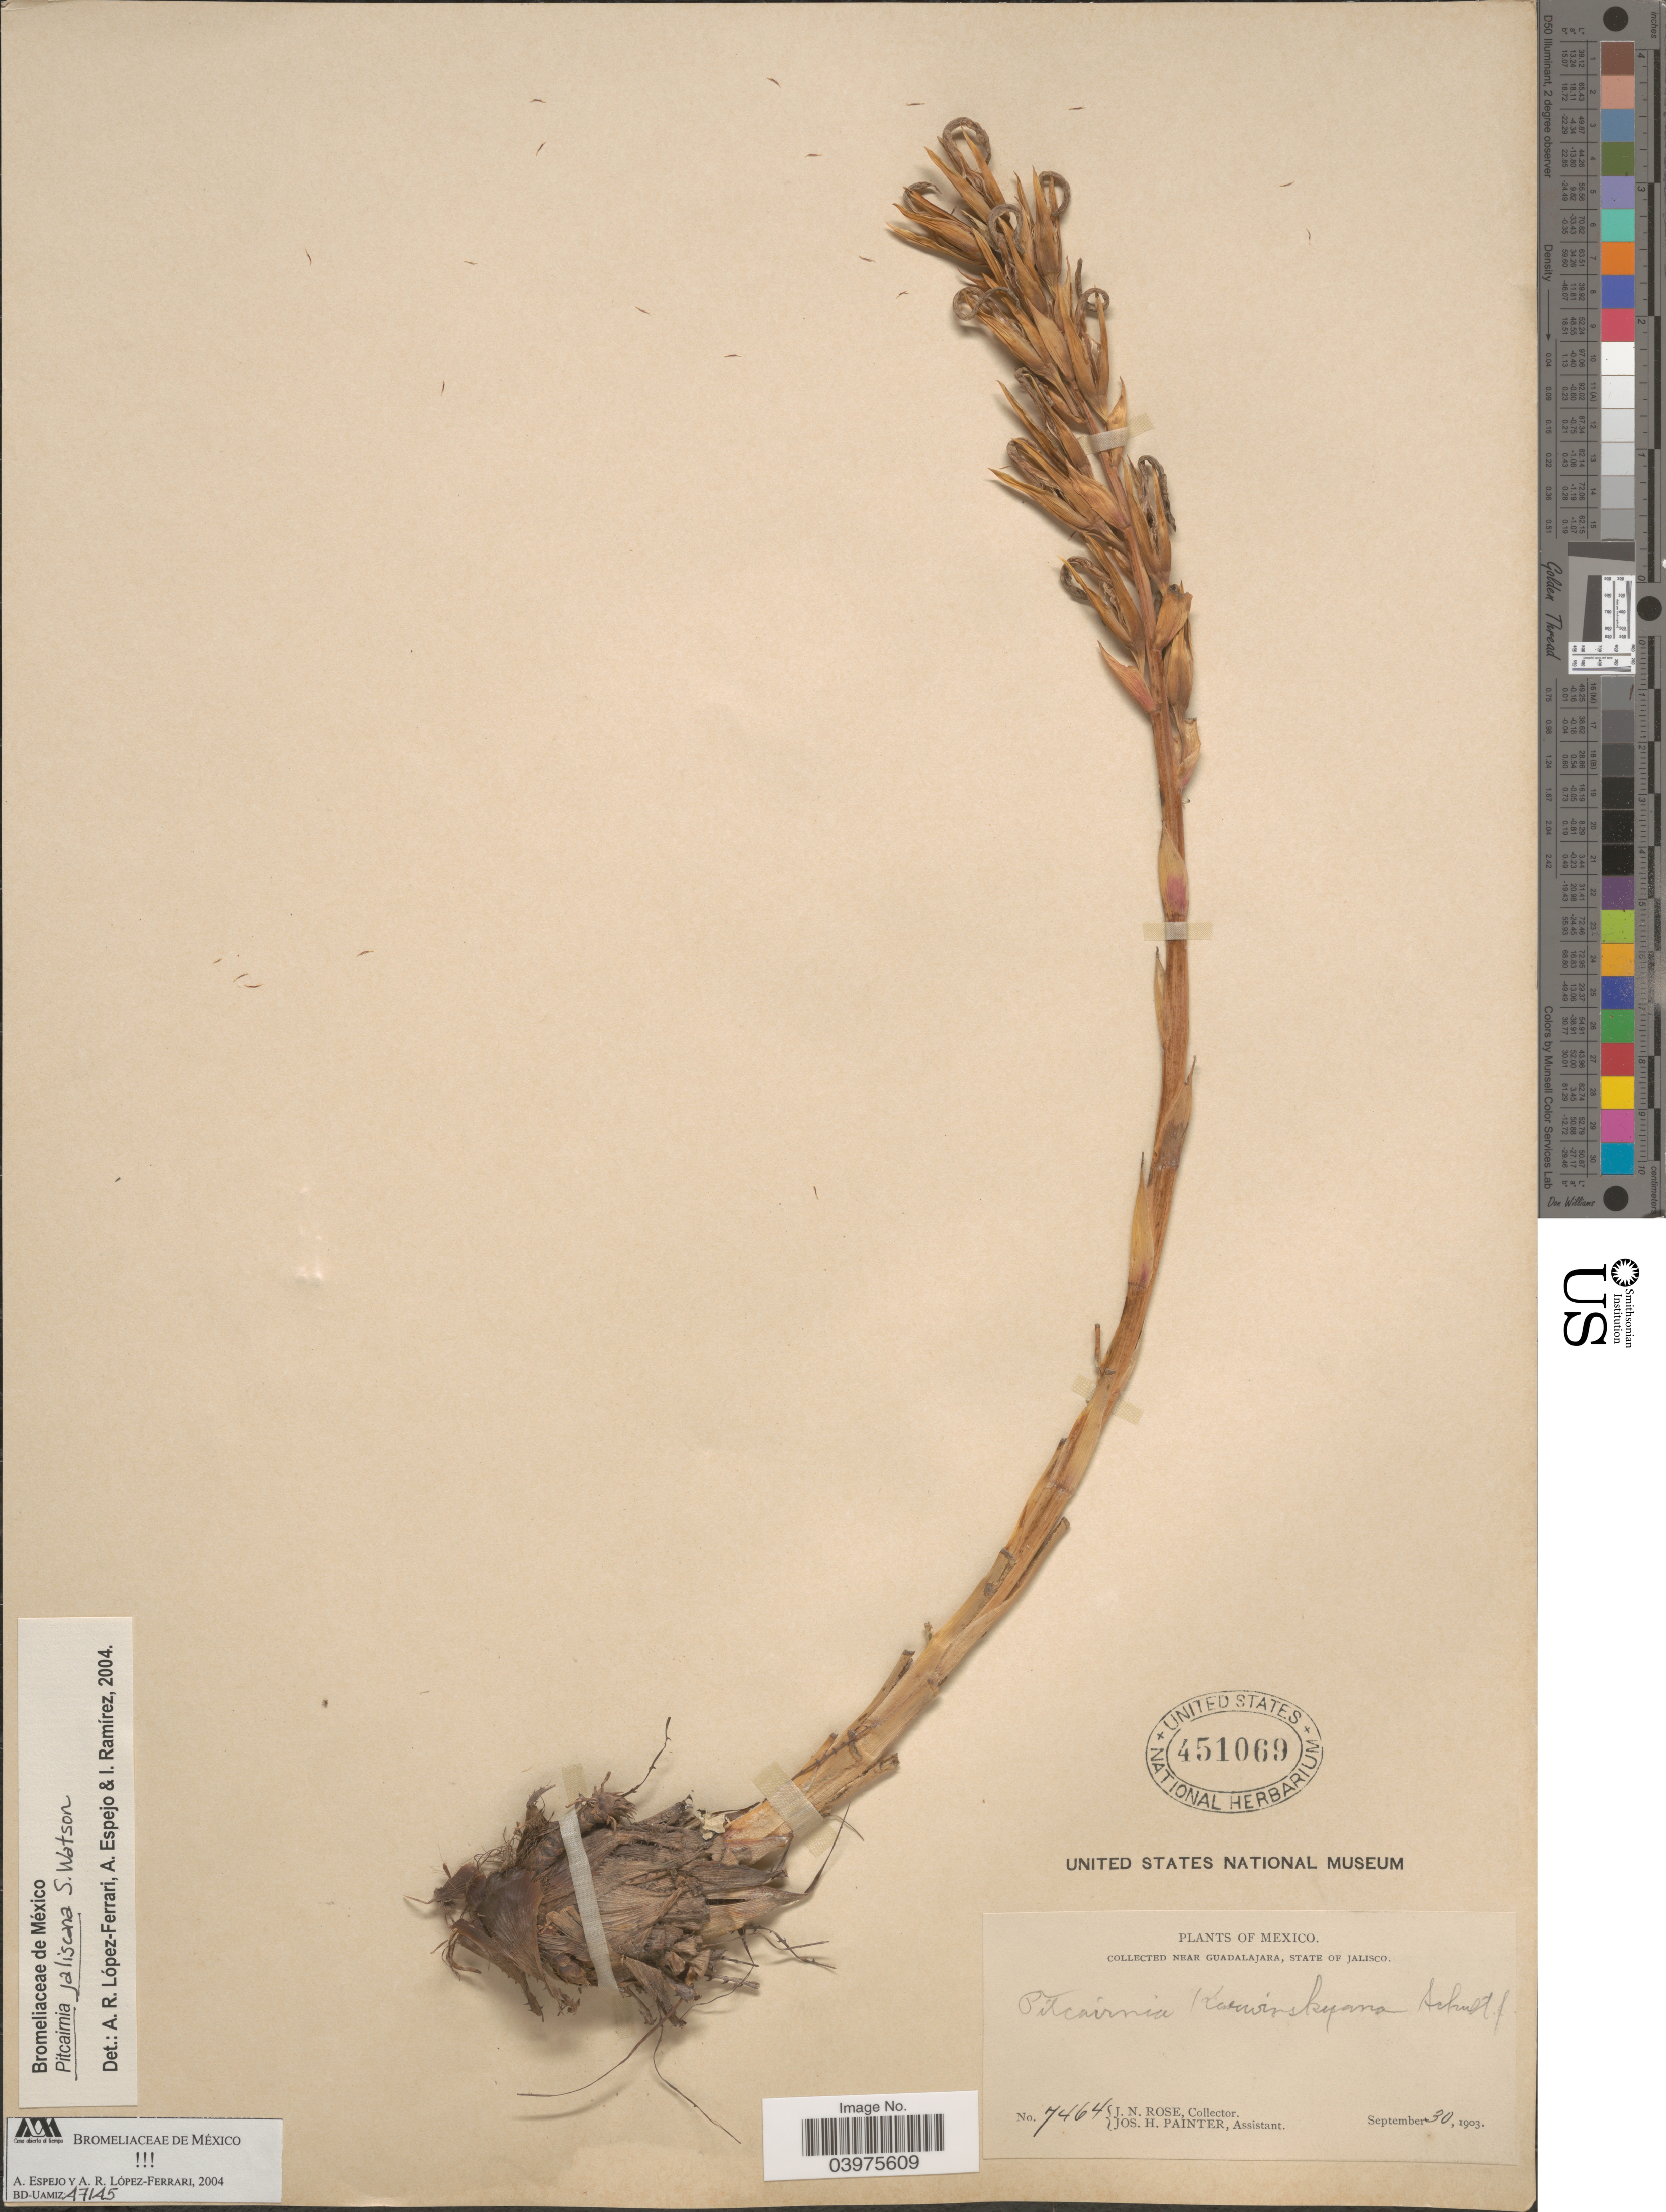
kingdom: Plantae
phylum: Tracheophyta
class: Liliopsida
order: Poales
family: Bromeliaceae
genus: Pitcairnia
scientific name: Pitcairnia jaliscana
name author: S. Watson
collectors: J. N. Rose & J. H. Painter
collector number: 7464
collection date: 1903-09-30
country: Mexico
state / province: Jalisco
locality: Near Guadalajara.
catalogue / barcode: US 451069